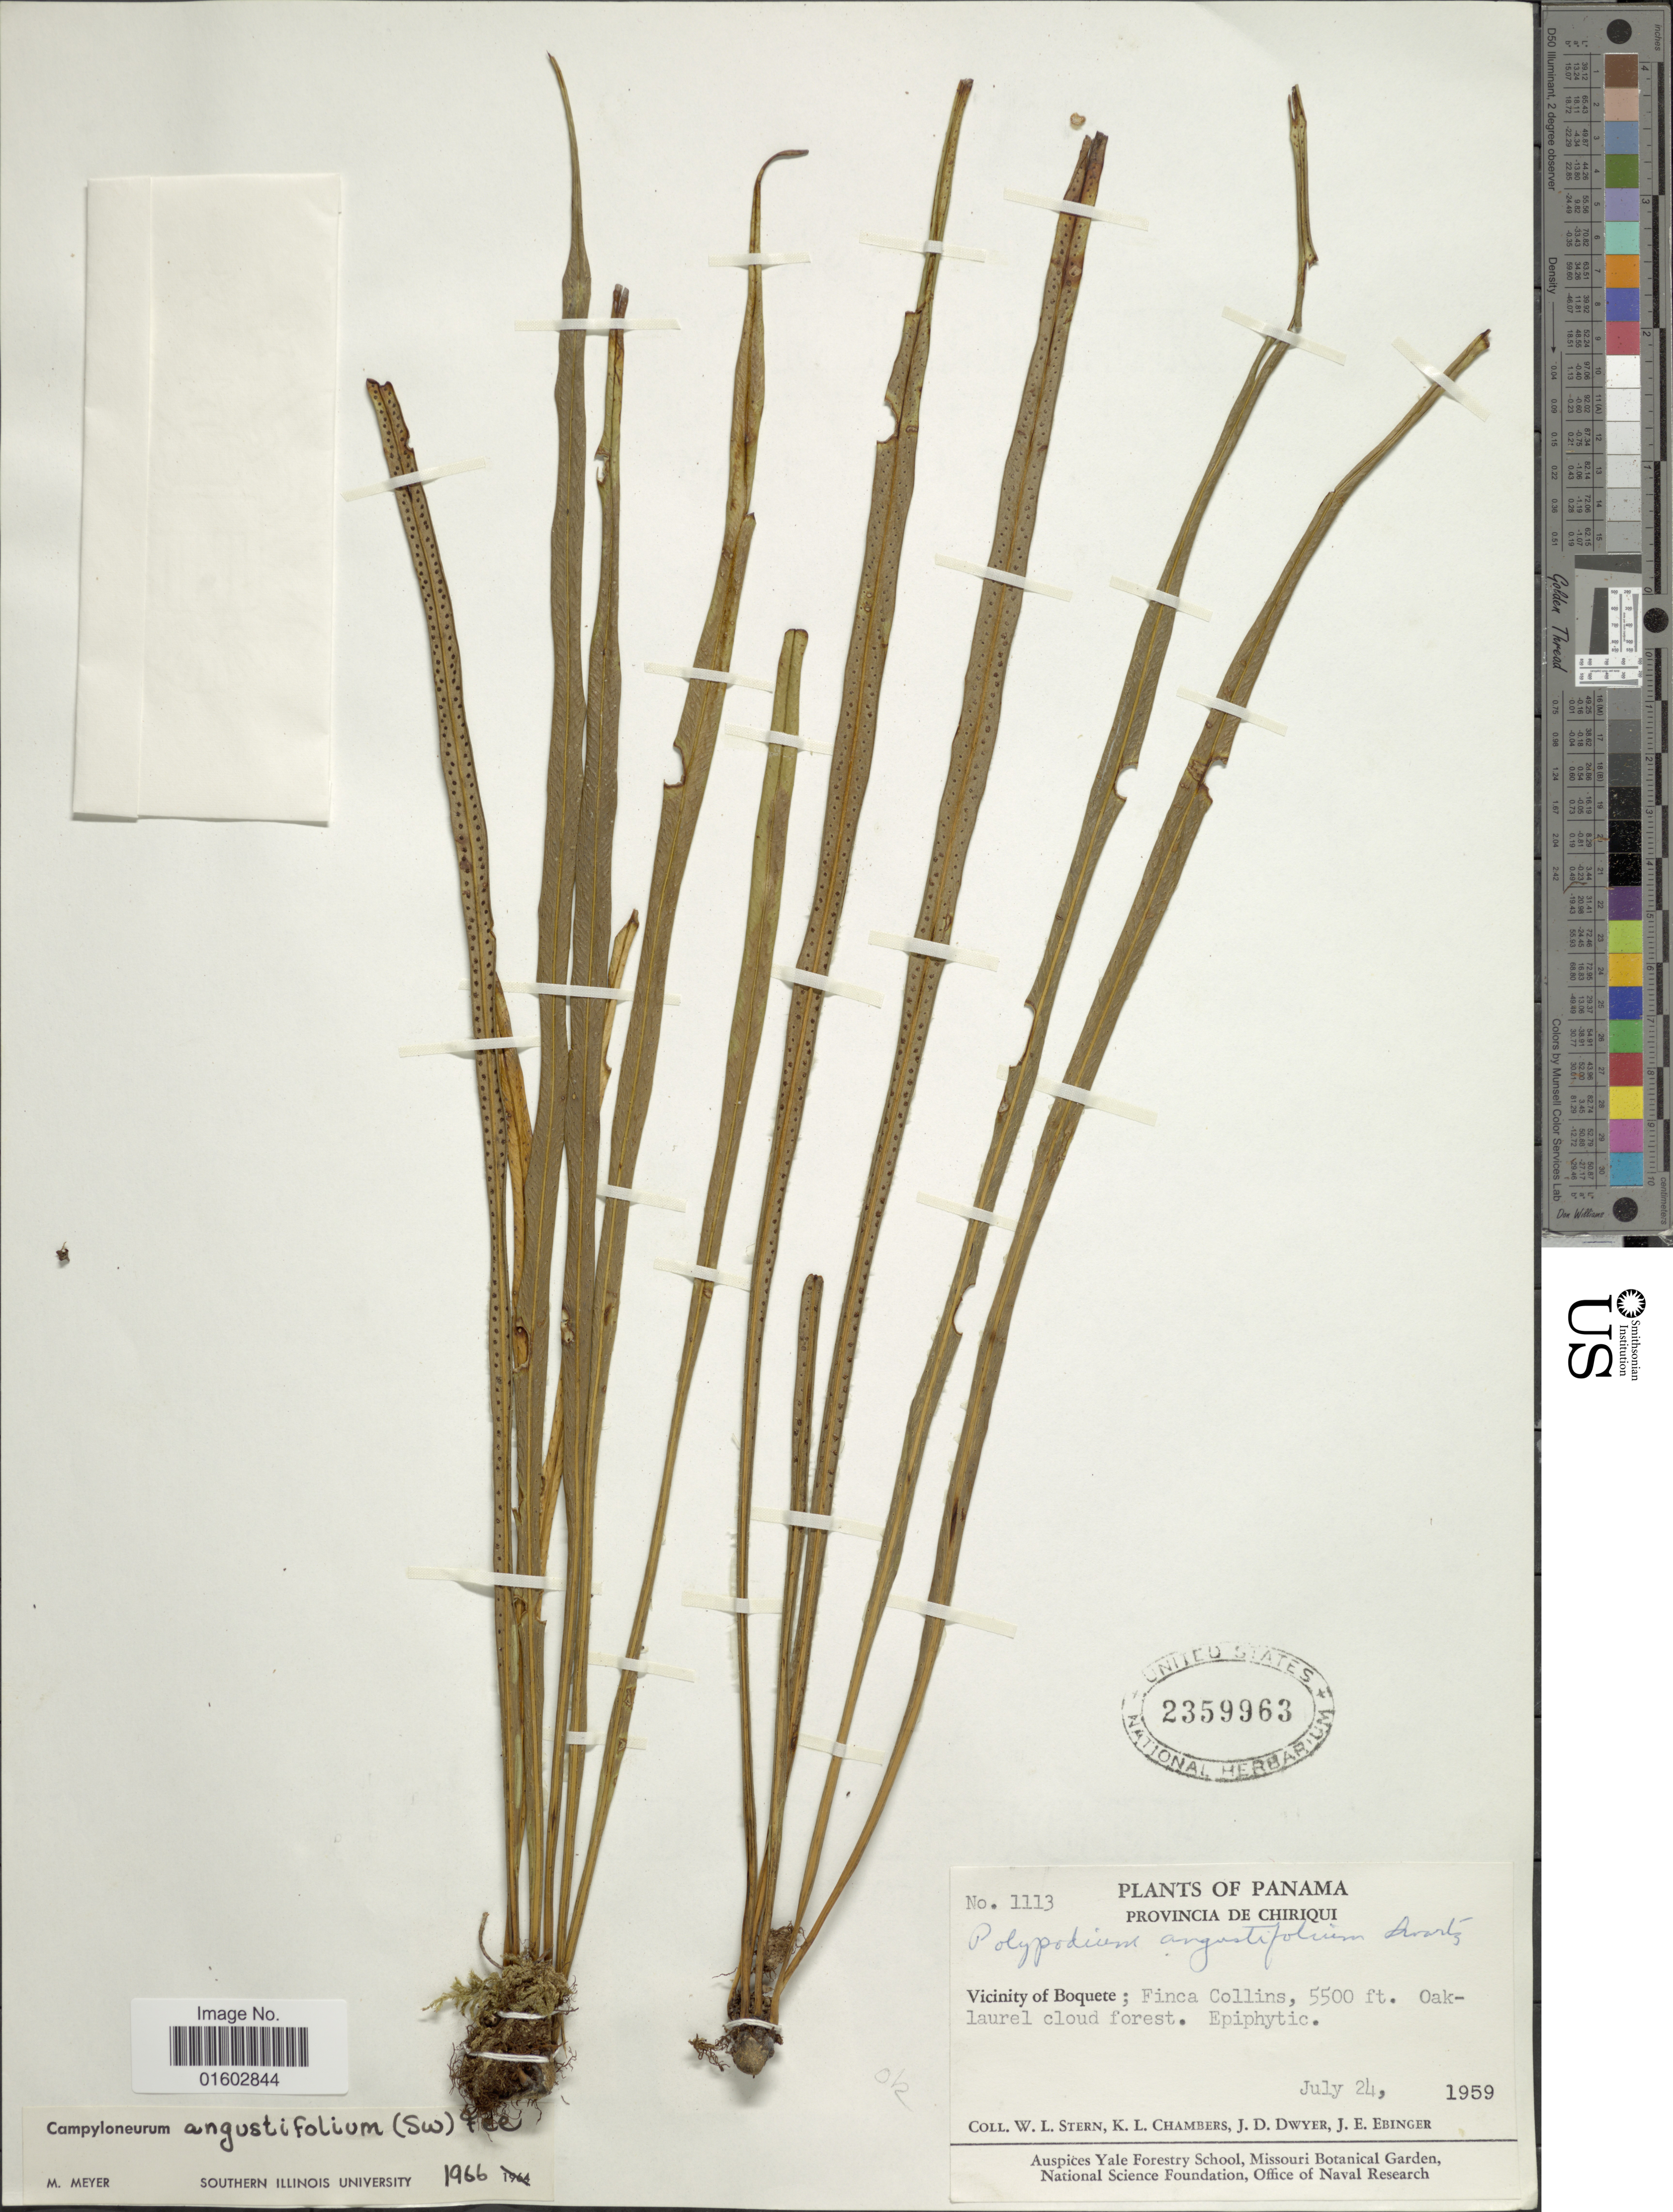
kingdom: Plantae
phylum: Tracheophyta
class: Polypodiopsida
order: Polypodiales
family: Polypodiaceae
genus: Campyloneurum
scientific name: Campyloneurum angustifolium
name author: (Sw.) Fée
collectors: W. L. Stern, K. Chambers, J. D. Dwyer & J. Ebinger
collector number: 1113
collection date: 1959-07-24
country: Panama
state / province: Chiriqui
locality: Vicinity of Boquete: Finca Collins, Oak-laurel cloud forest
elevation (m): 1676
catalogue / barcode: US 2359963